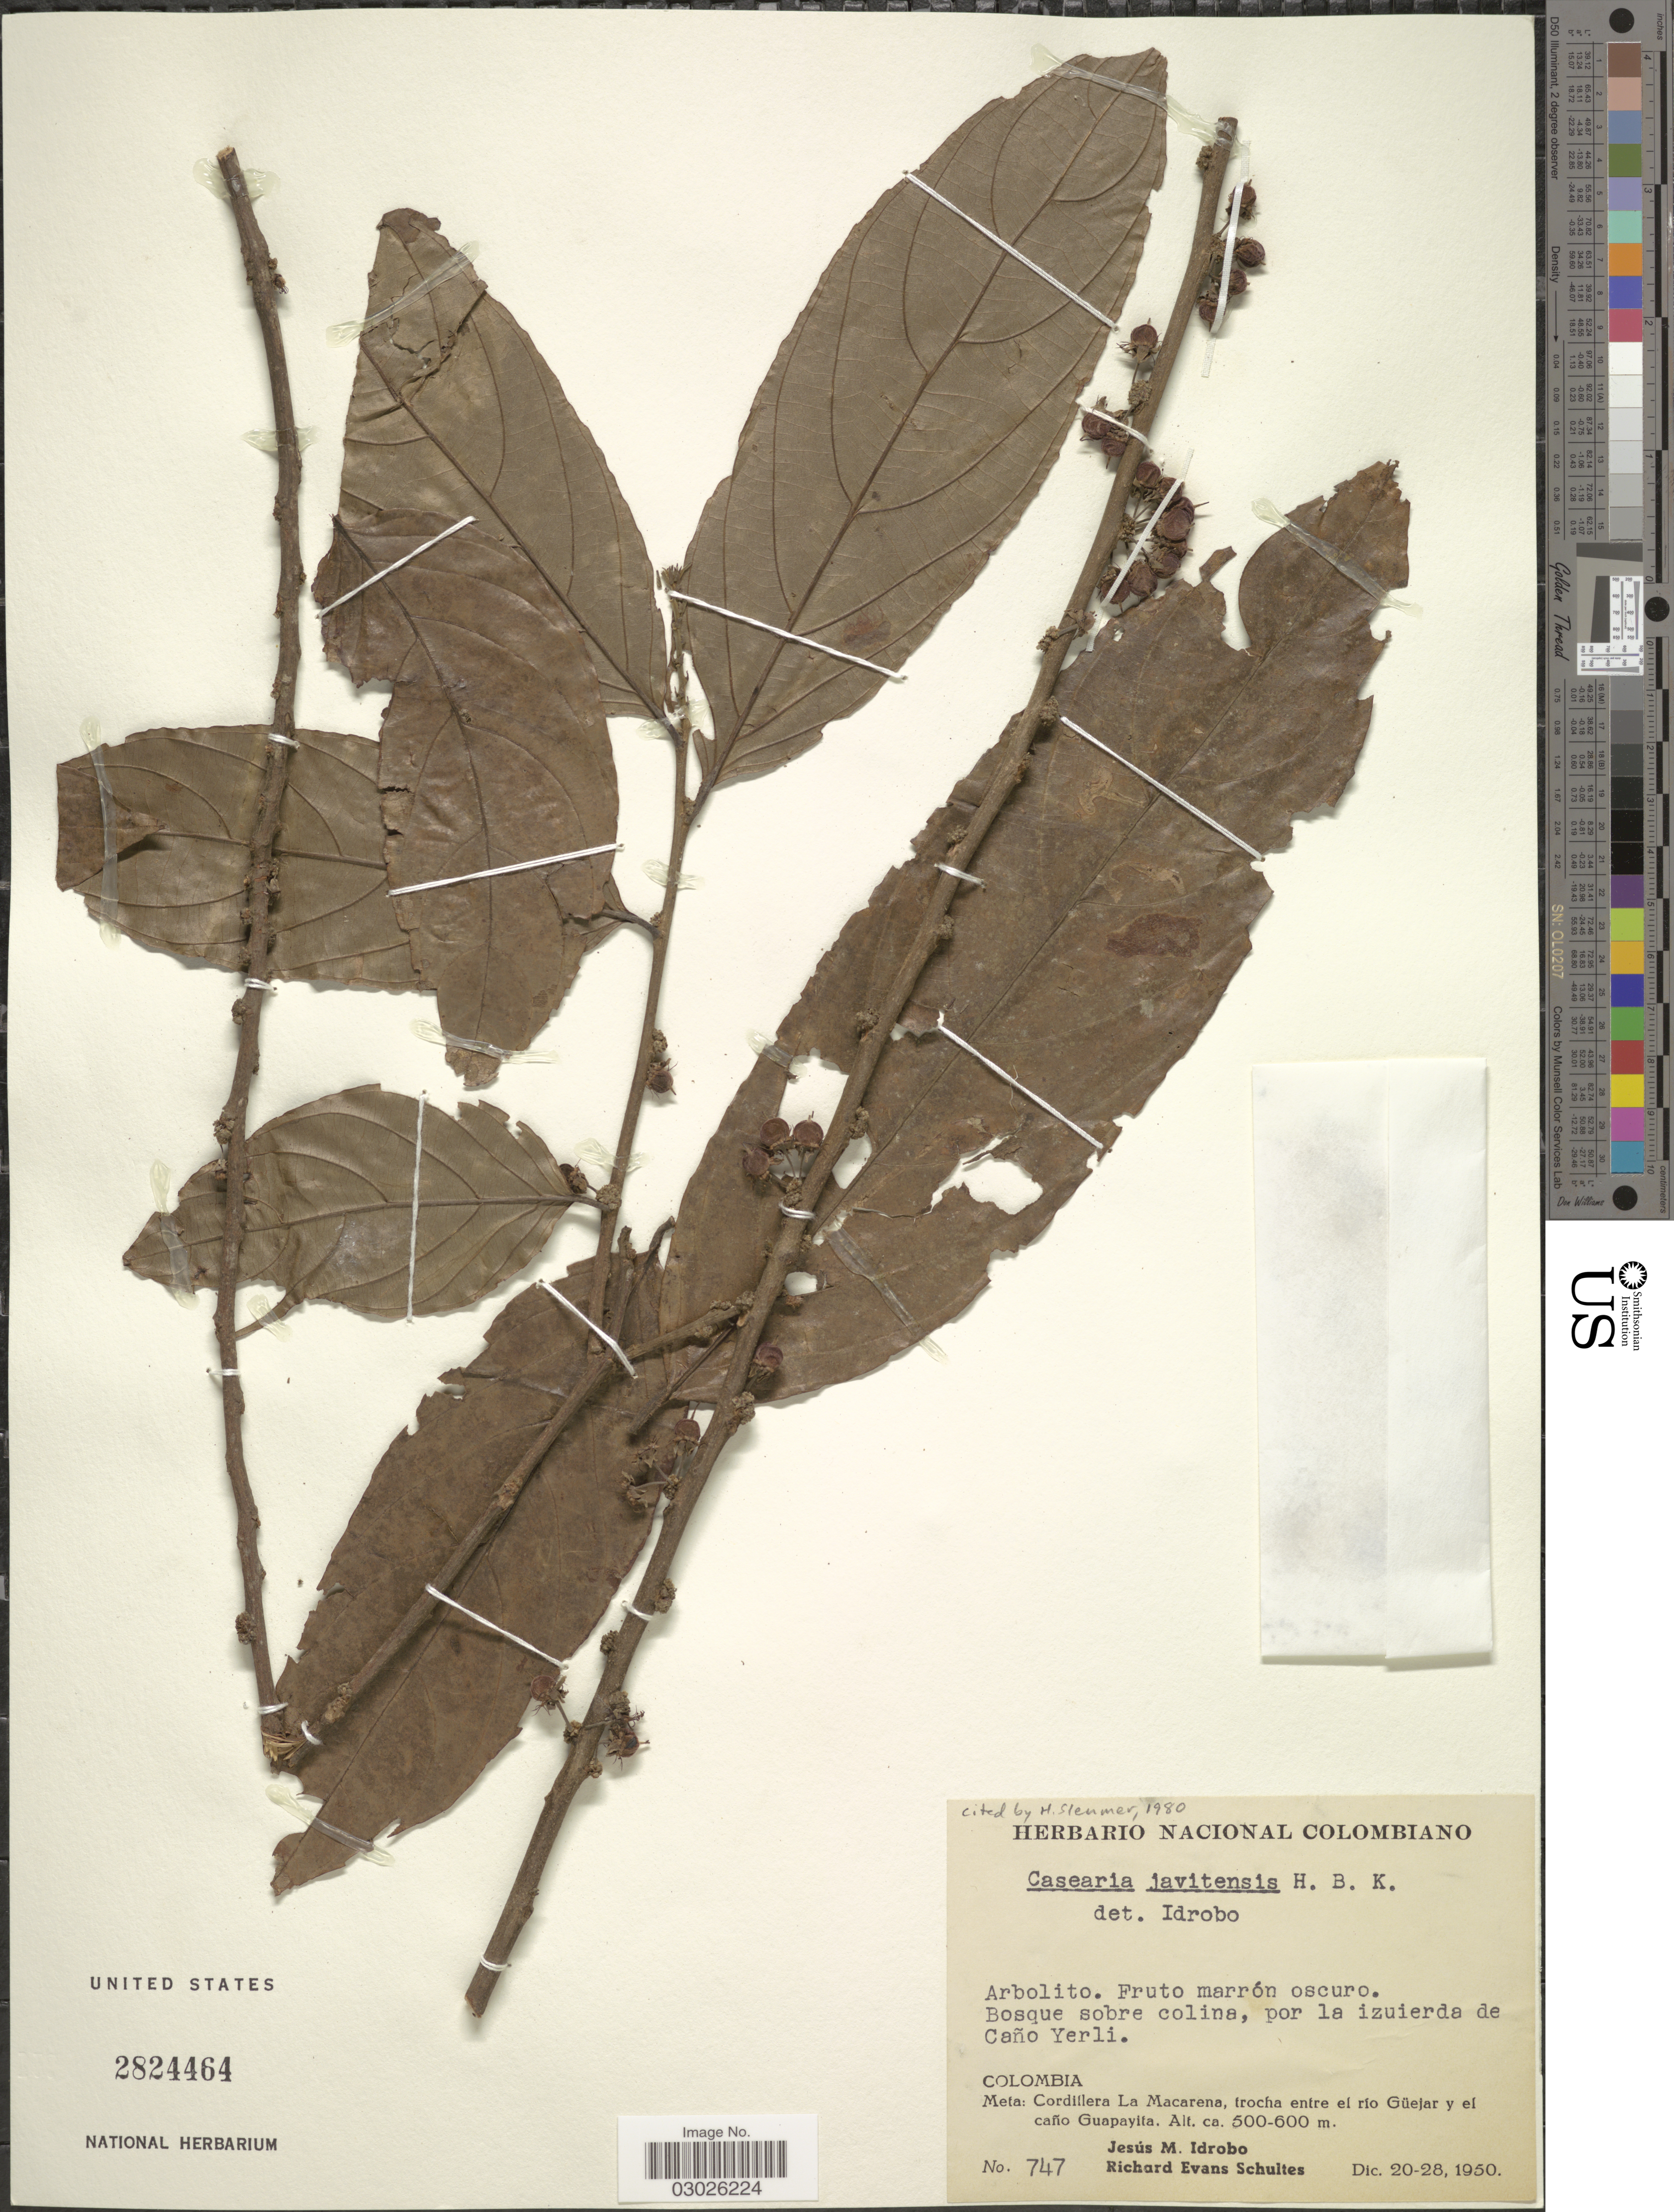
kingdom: Plantae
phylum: Tracheophyta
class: Magnoliopsida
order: Malpighiales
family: Salicaceae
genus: Piparea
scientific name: Piparea multiflora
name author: C.F. Gaertn.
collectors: J. M. Idrobo & R. E. Schultes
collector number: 747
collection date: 1950-12-20/1950-12-28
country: Colombia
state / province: Meta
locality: Cordillera La Macarena, trocha entre el río Güejar y el caño Guapayita, Bosque sobre colina, por la izuierda de Caño Yerli.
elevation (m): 500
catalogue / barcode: US 2824464